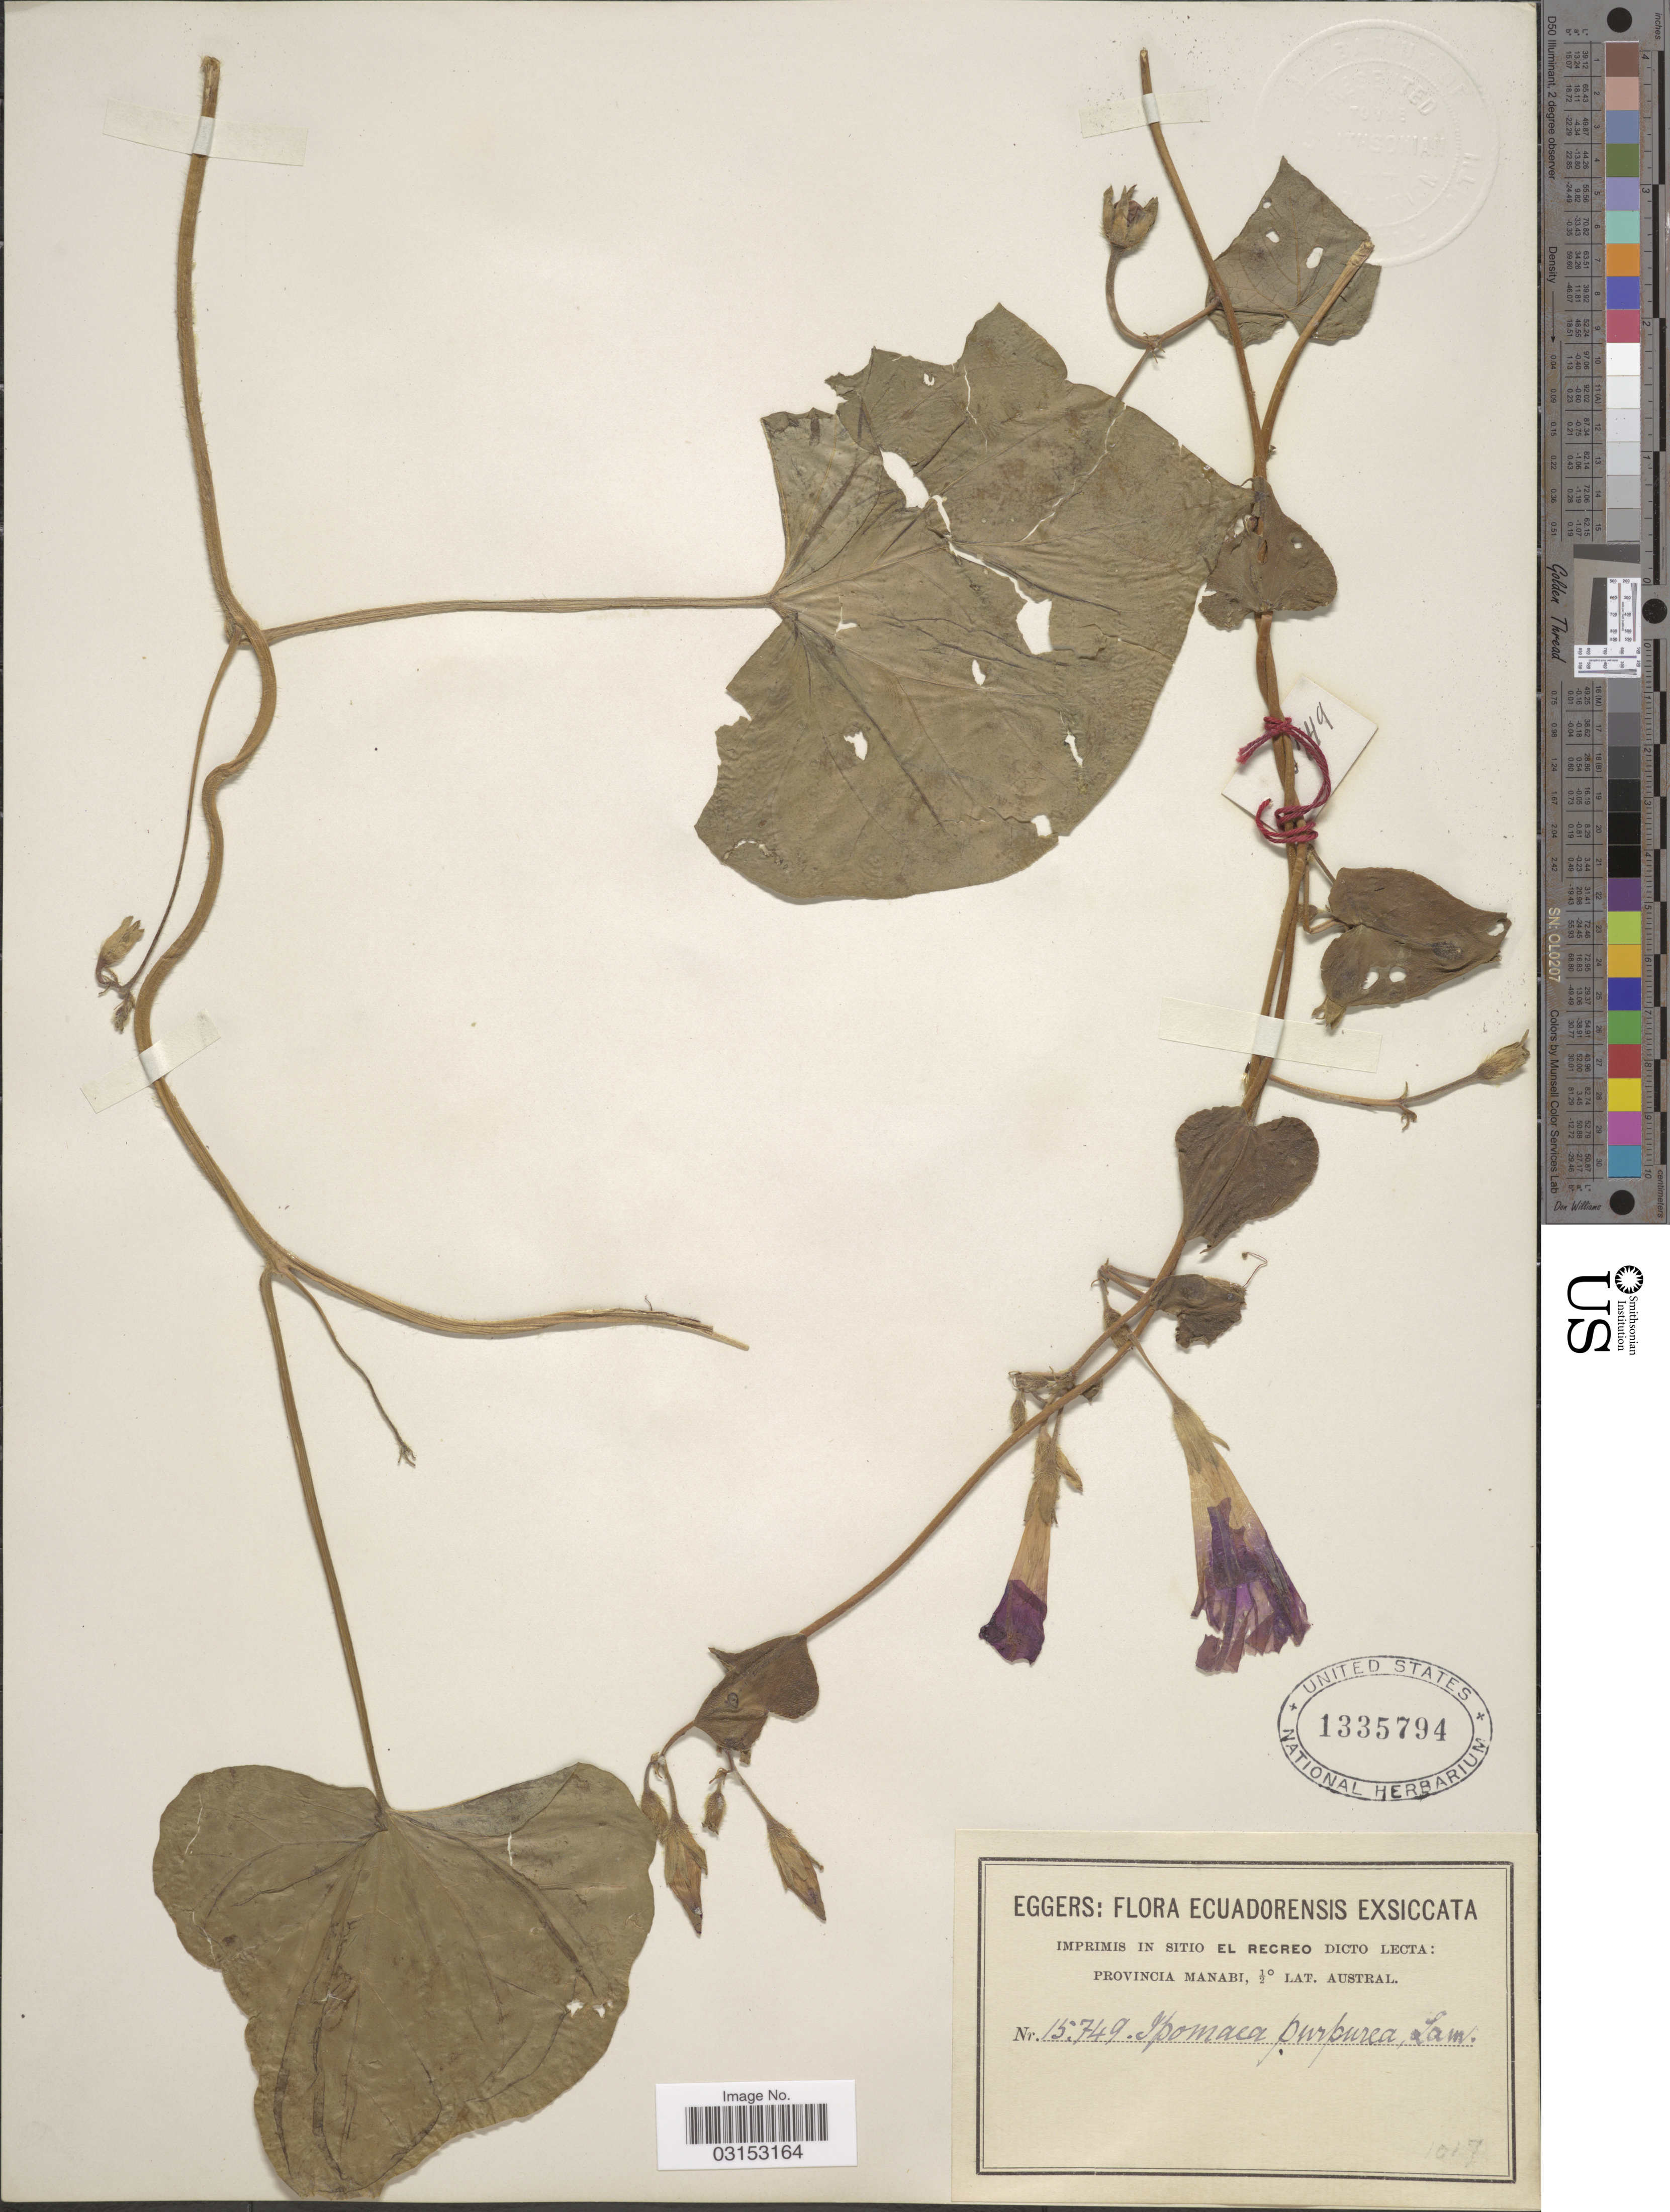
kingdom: Plantae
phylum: Tracheophyta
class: Magnoliopsida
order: Solanales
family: Convolvulaceae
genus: Ipomoea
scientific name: Ipomoea purpurea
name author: (L.) Roth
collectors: -. Eggers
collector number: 15749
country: Ecuador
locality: Ecuadorensis, El Recreo, Provincia Manabi.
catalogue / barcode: US 1335794